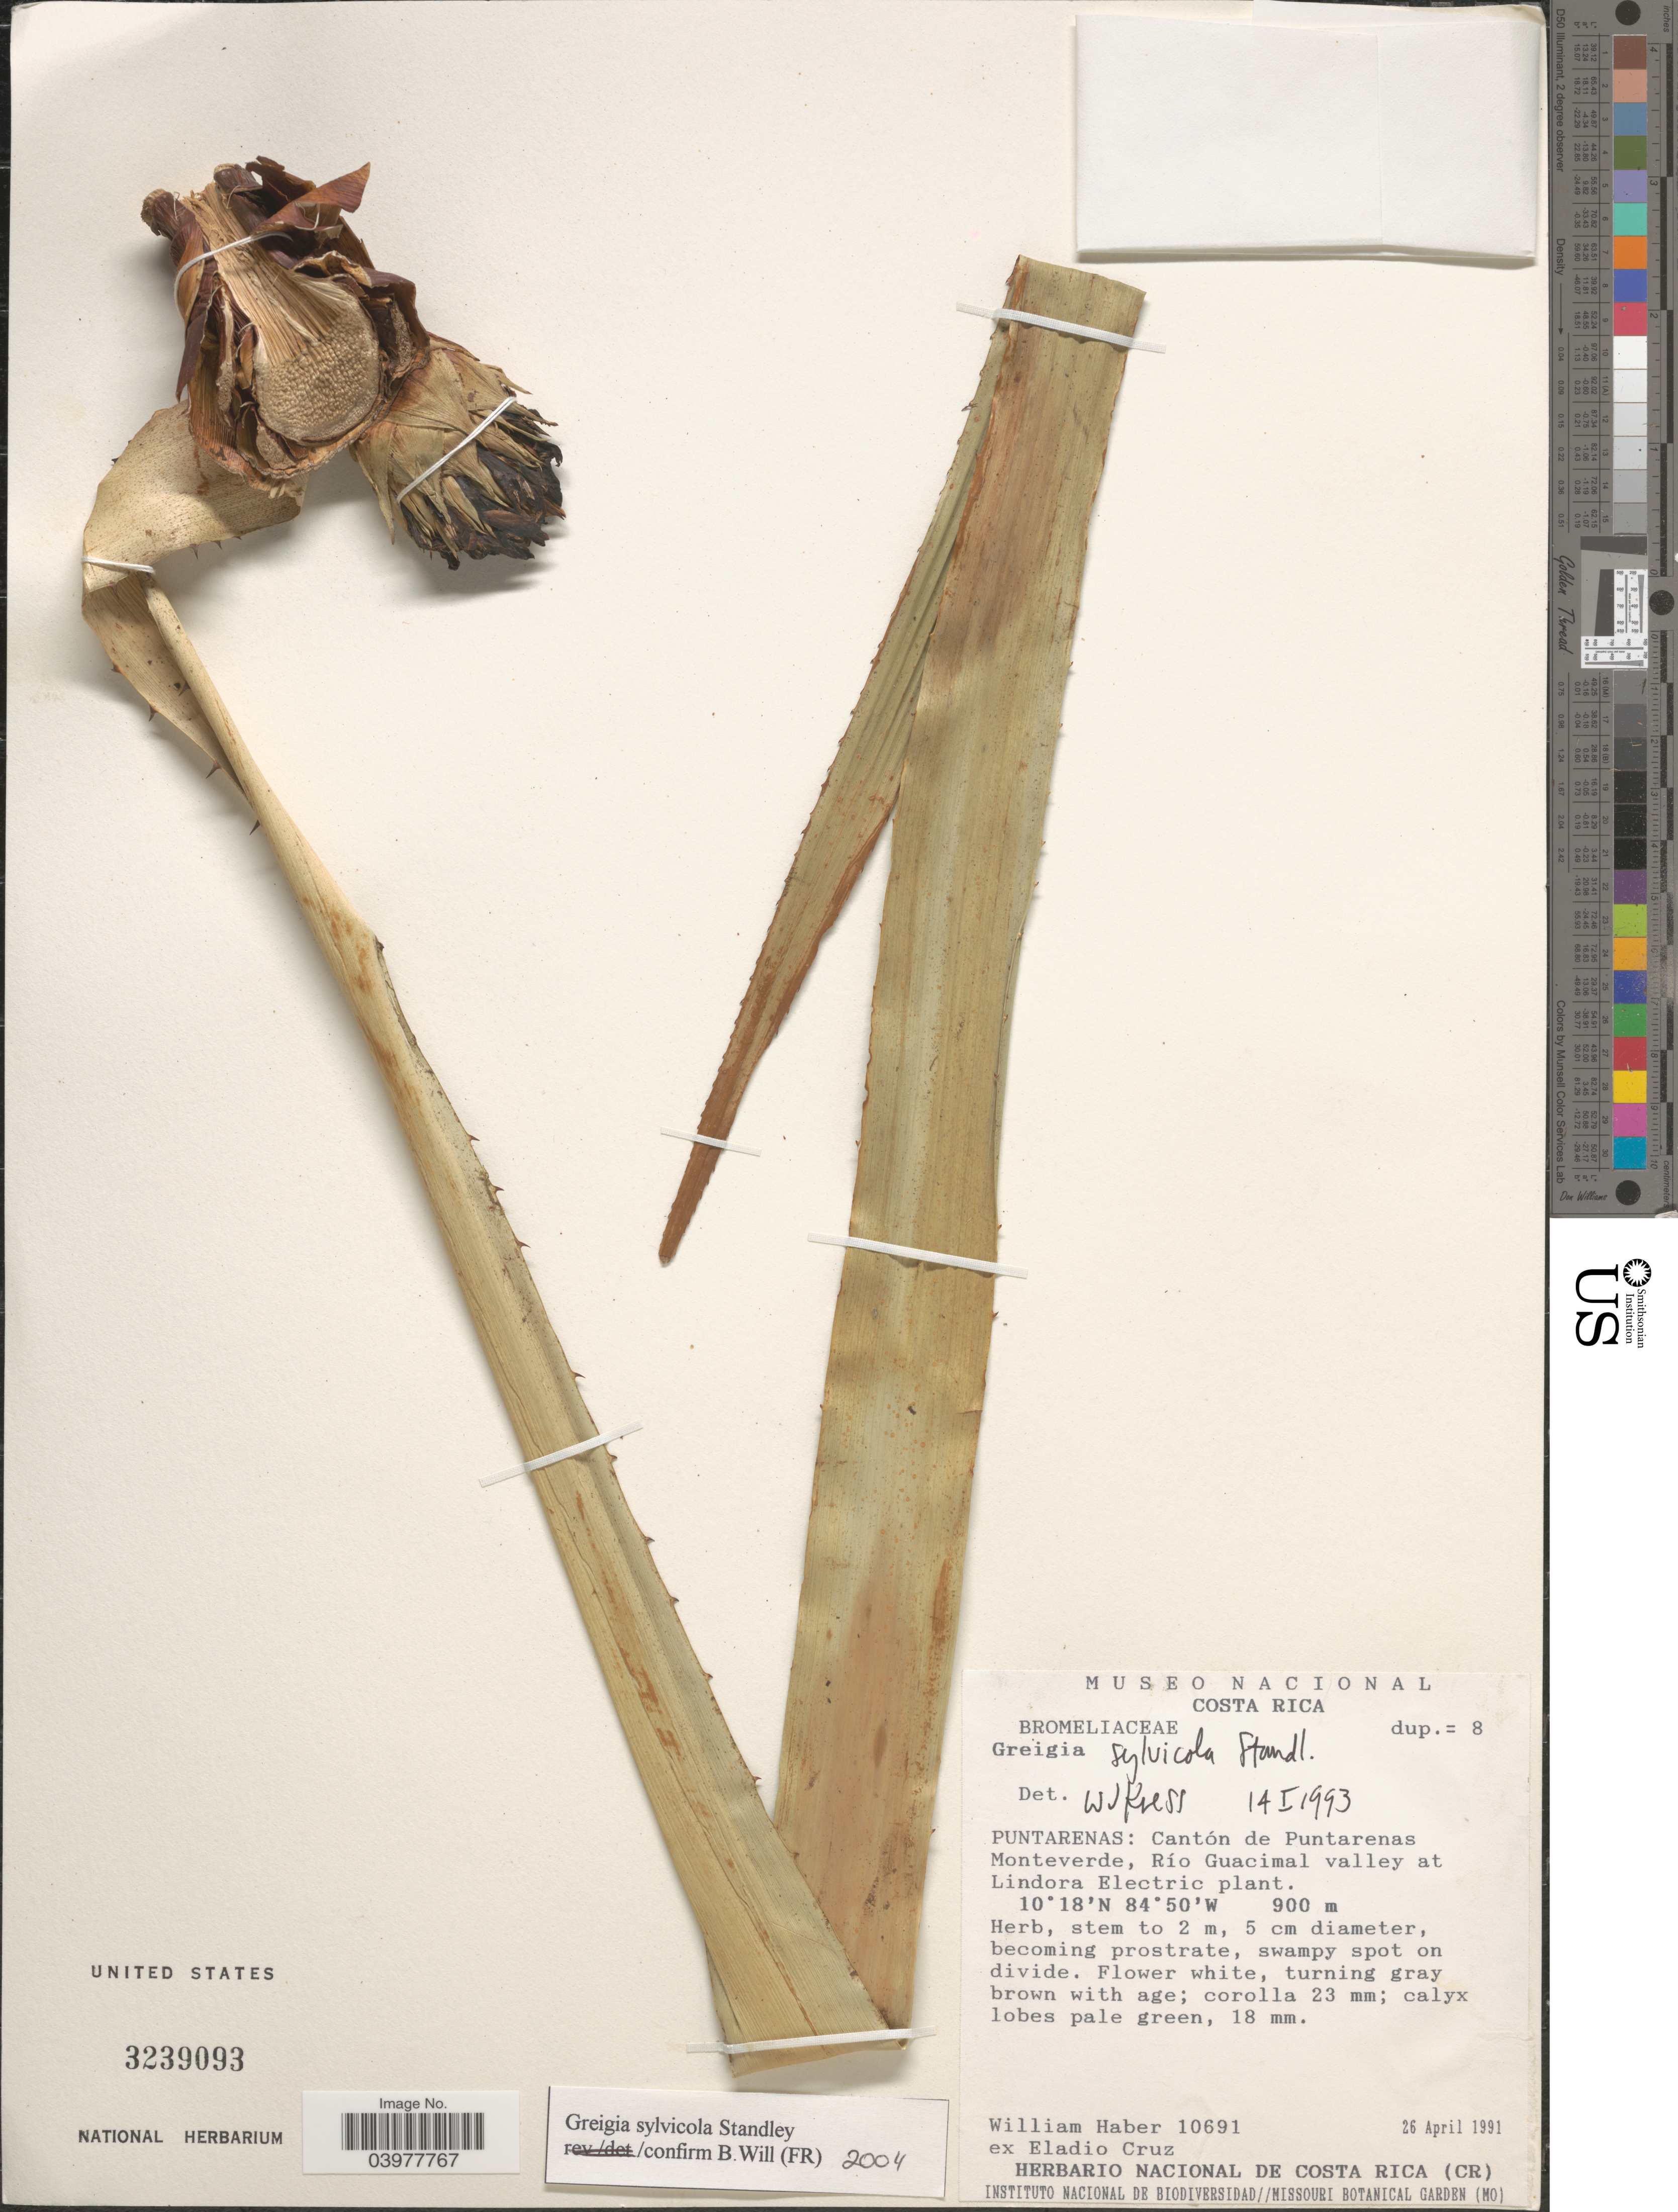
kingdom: Plantae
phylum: Tracheophyta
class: Liliopsida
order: Poales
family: Bromeliaceae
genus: Greigia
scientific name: Greigia sylvicola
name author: Standl.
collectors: W. Haber & E. Cruz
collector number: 10691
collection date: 1991-04-26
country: Costa Rica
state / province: Puntarenas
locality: Cantón de Puntarenas. Monteverde, Río Guacimal valley at Lindora Electric plant.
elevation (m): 900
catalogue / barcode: US 3239093